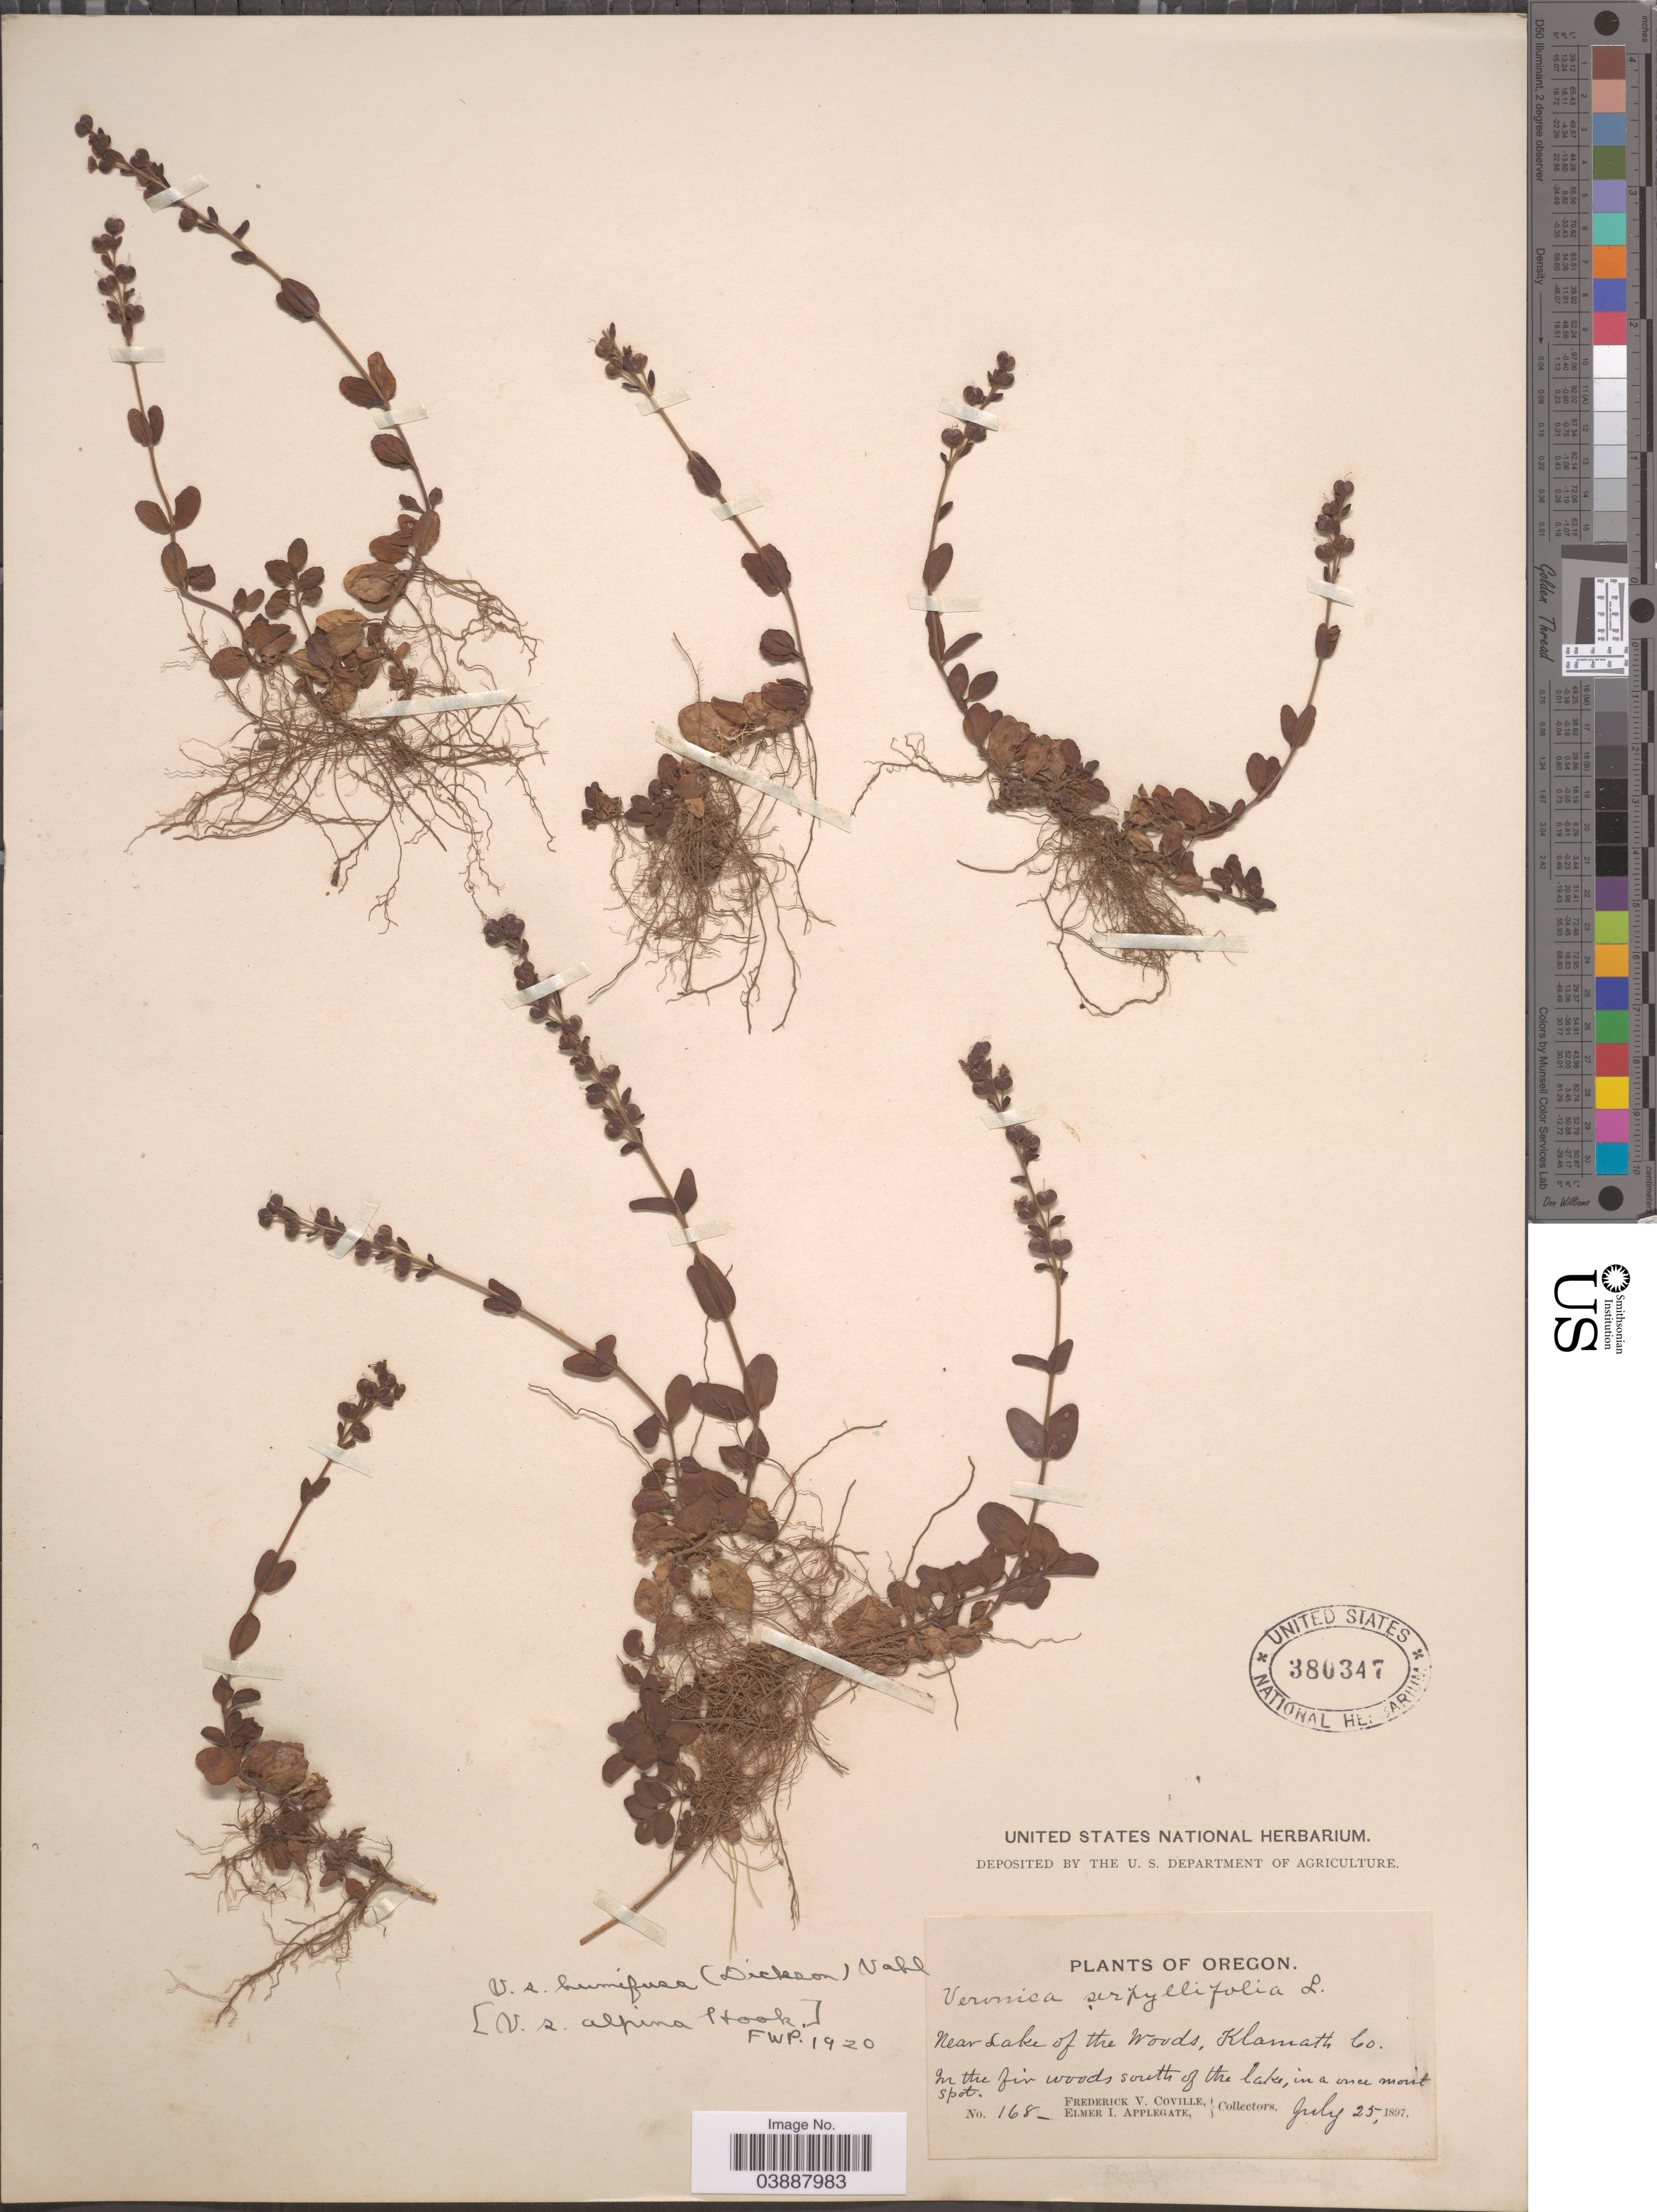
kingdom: Plantae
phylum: Tracheophyta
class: Magnoliopsida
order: Lamiales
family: Plantaginaceae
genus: Veronica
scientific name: Veronica serpyllifolia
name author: L.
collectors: F. V. Coville & E. I. Applegate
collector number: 168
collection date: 1897-07-25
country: United States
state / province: Oregon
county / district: Klamath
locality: Near Lake of the Woods, Klamath Co. In the fir woods south of the lake, in a once moist spot.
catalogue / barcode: US 380347